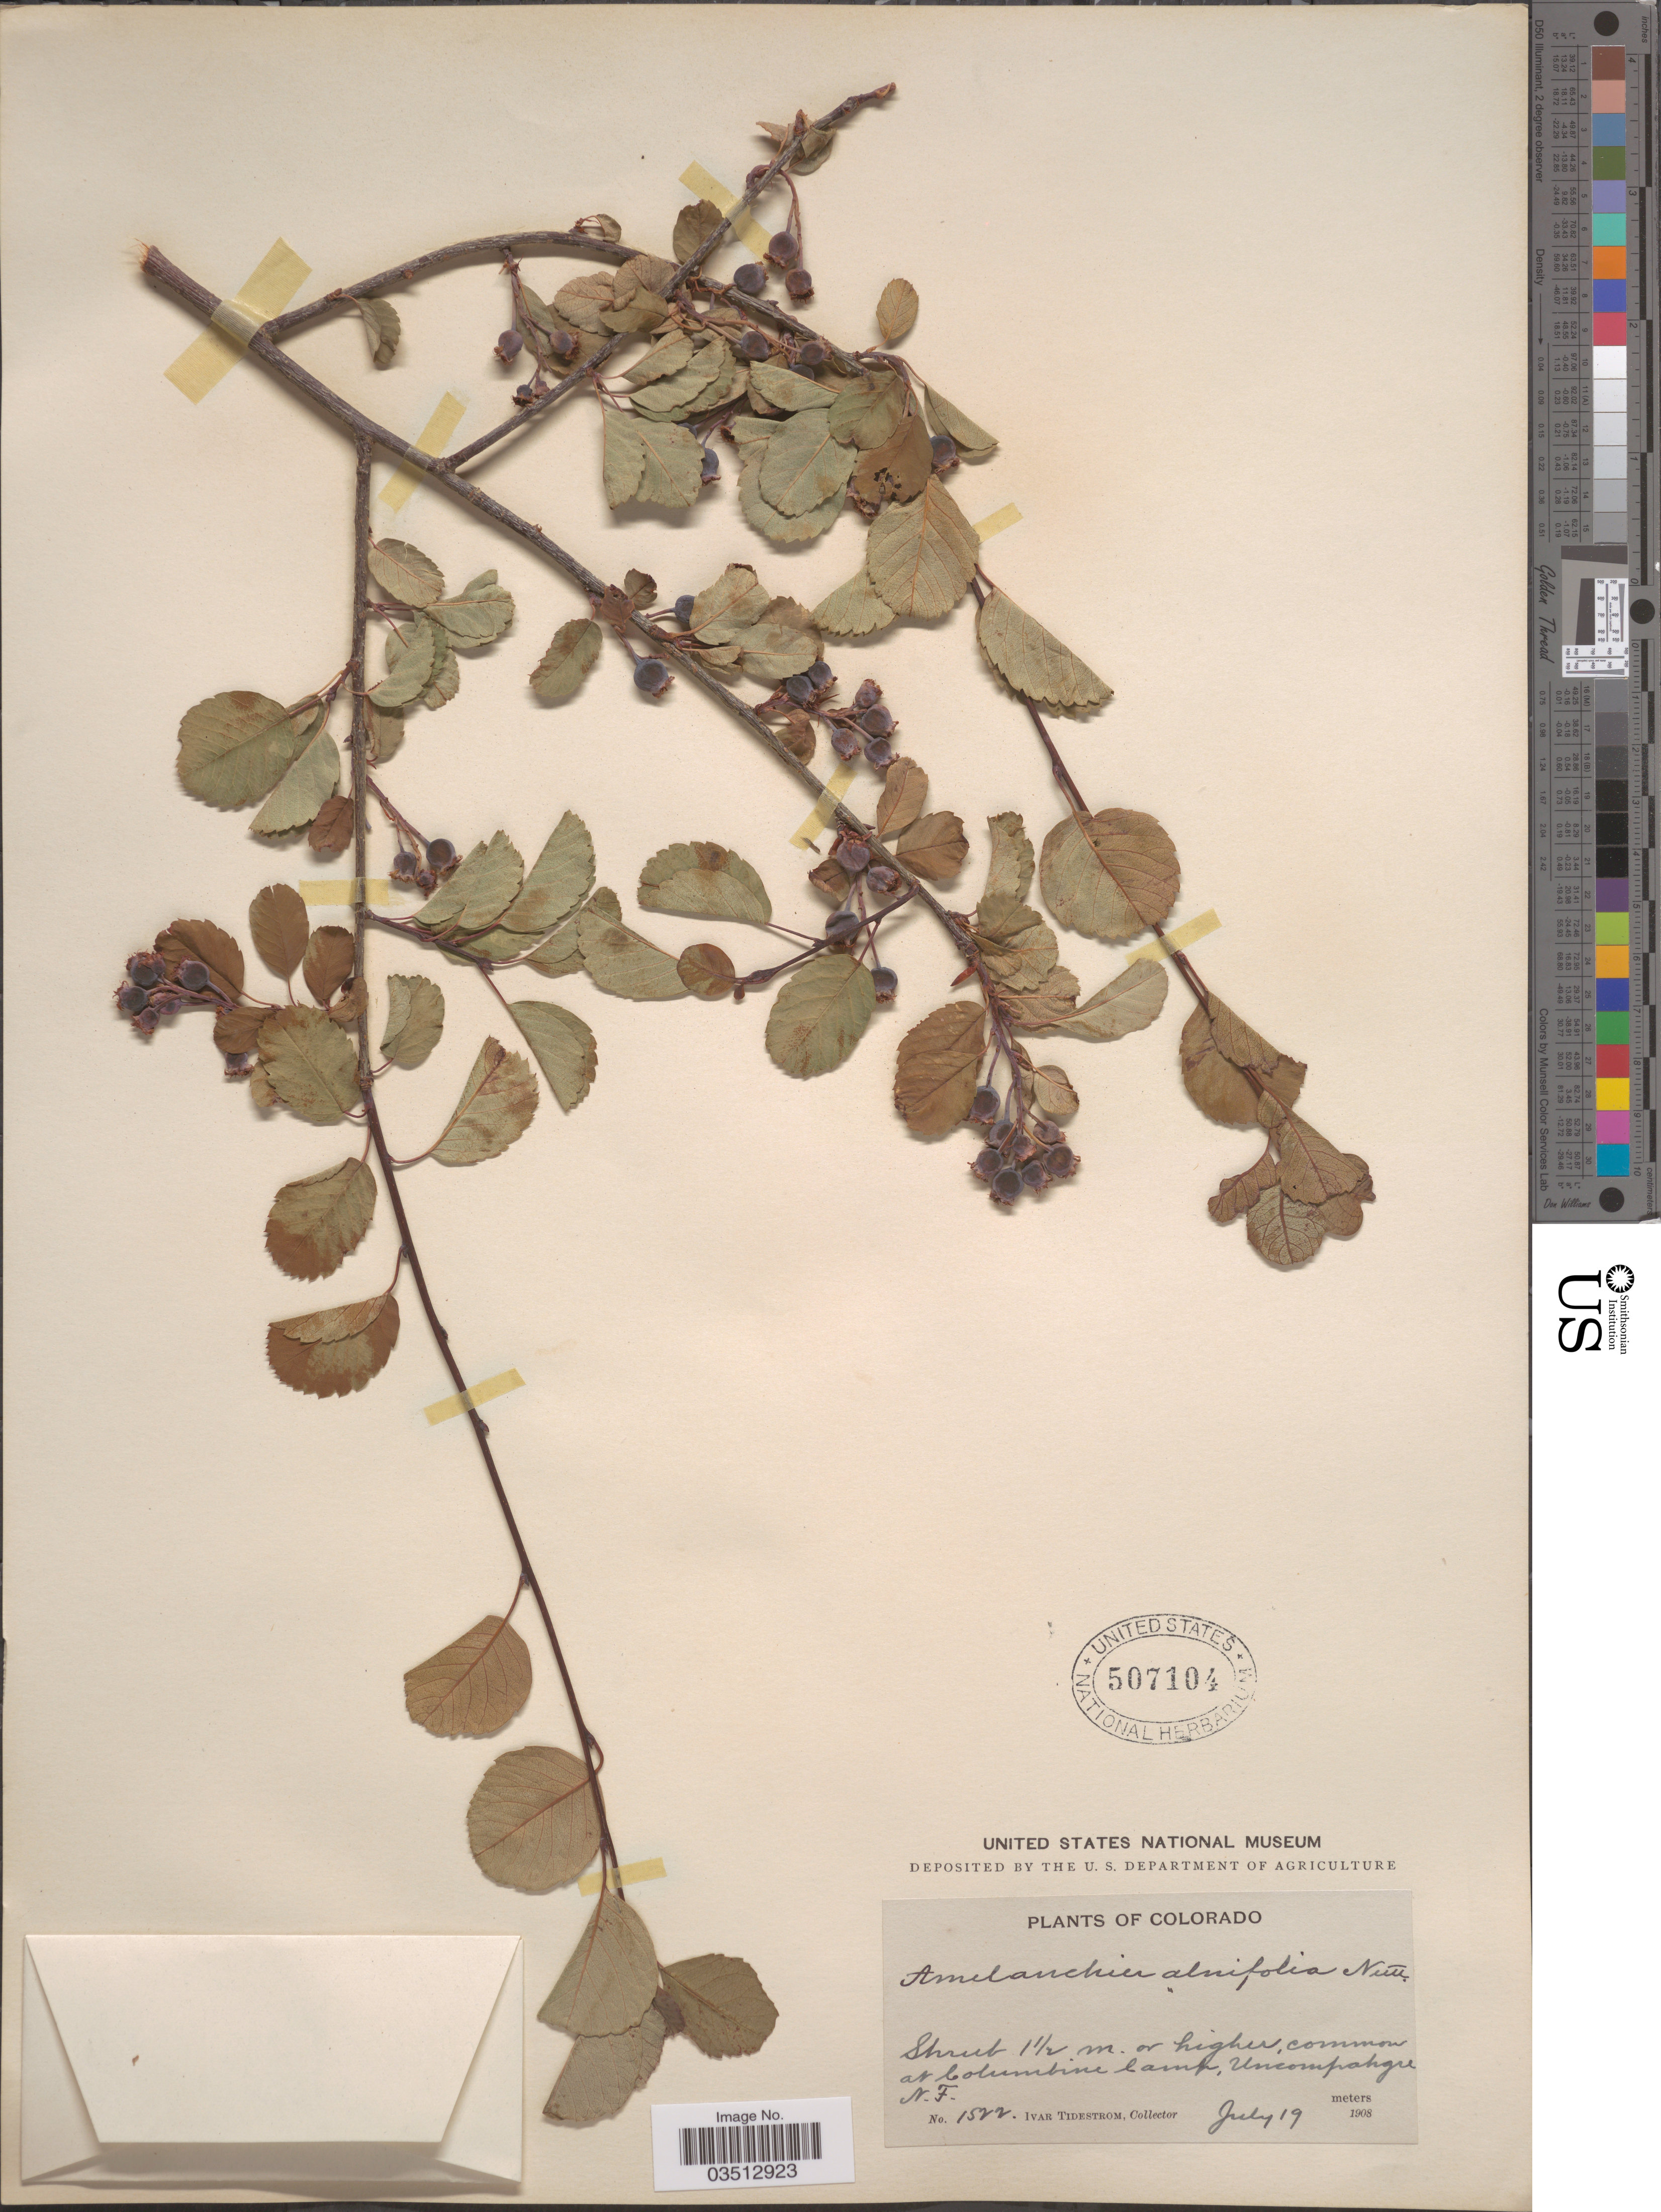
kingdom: Plantae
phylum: Tracheophyta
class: Magnoliopsida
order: Rosales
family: Rosaceae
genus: Amelanchier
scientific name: Amelanchier sp.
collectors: I. F. Tidestrom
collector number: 1522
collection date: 1908-07-19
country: United States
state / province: Colorado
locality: Columbine Camp, Uncompahgre N. F.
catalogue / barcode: US 507104